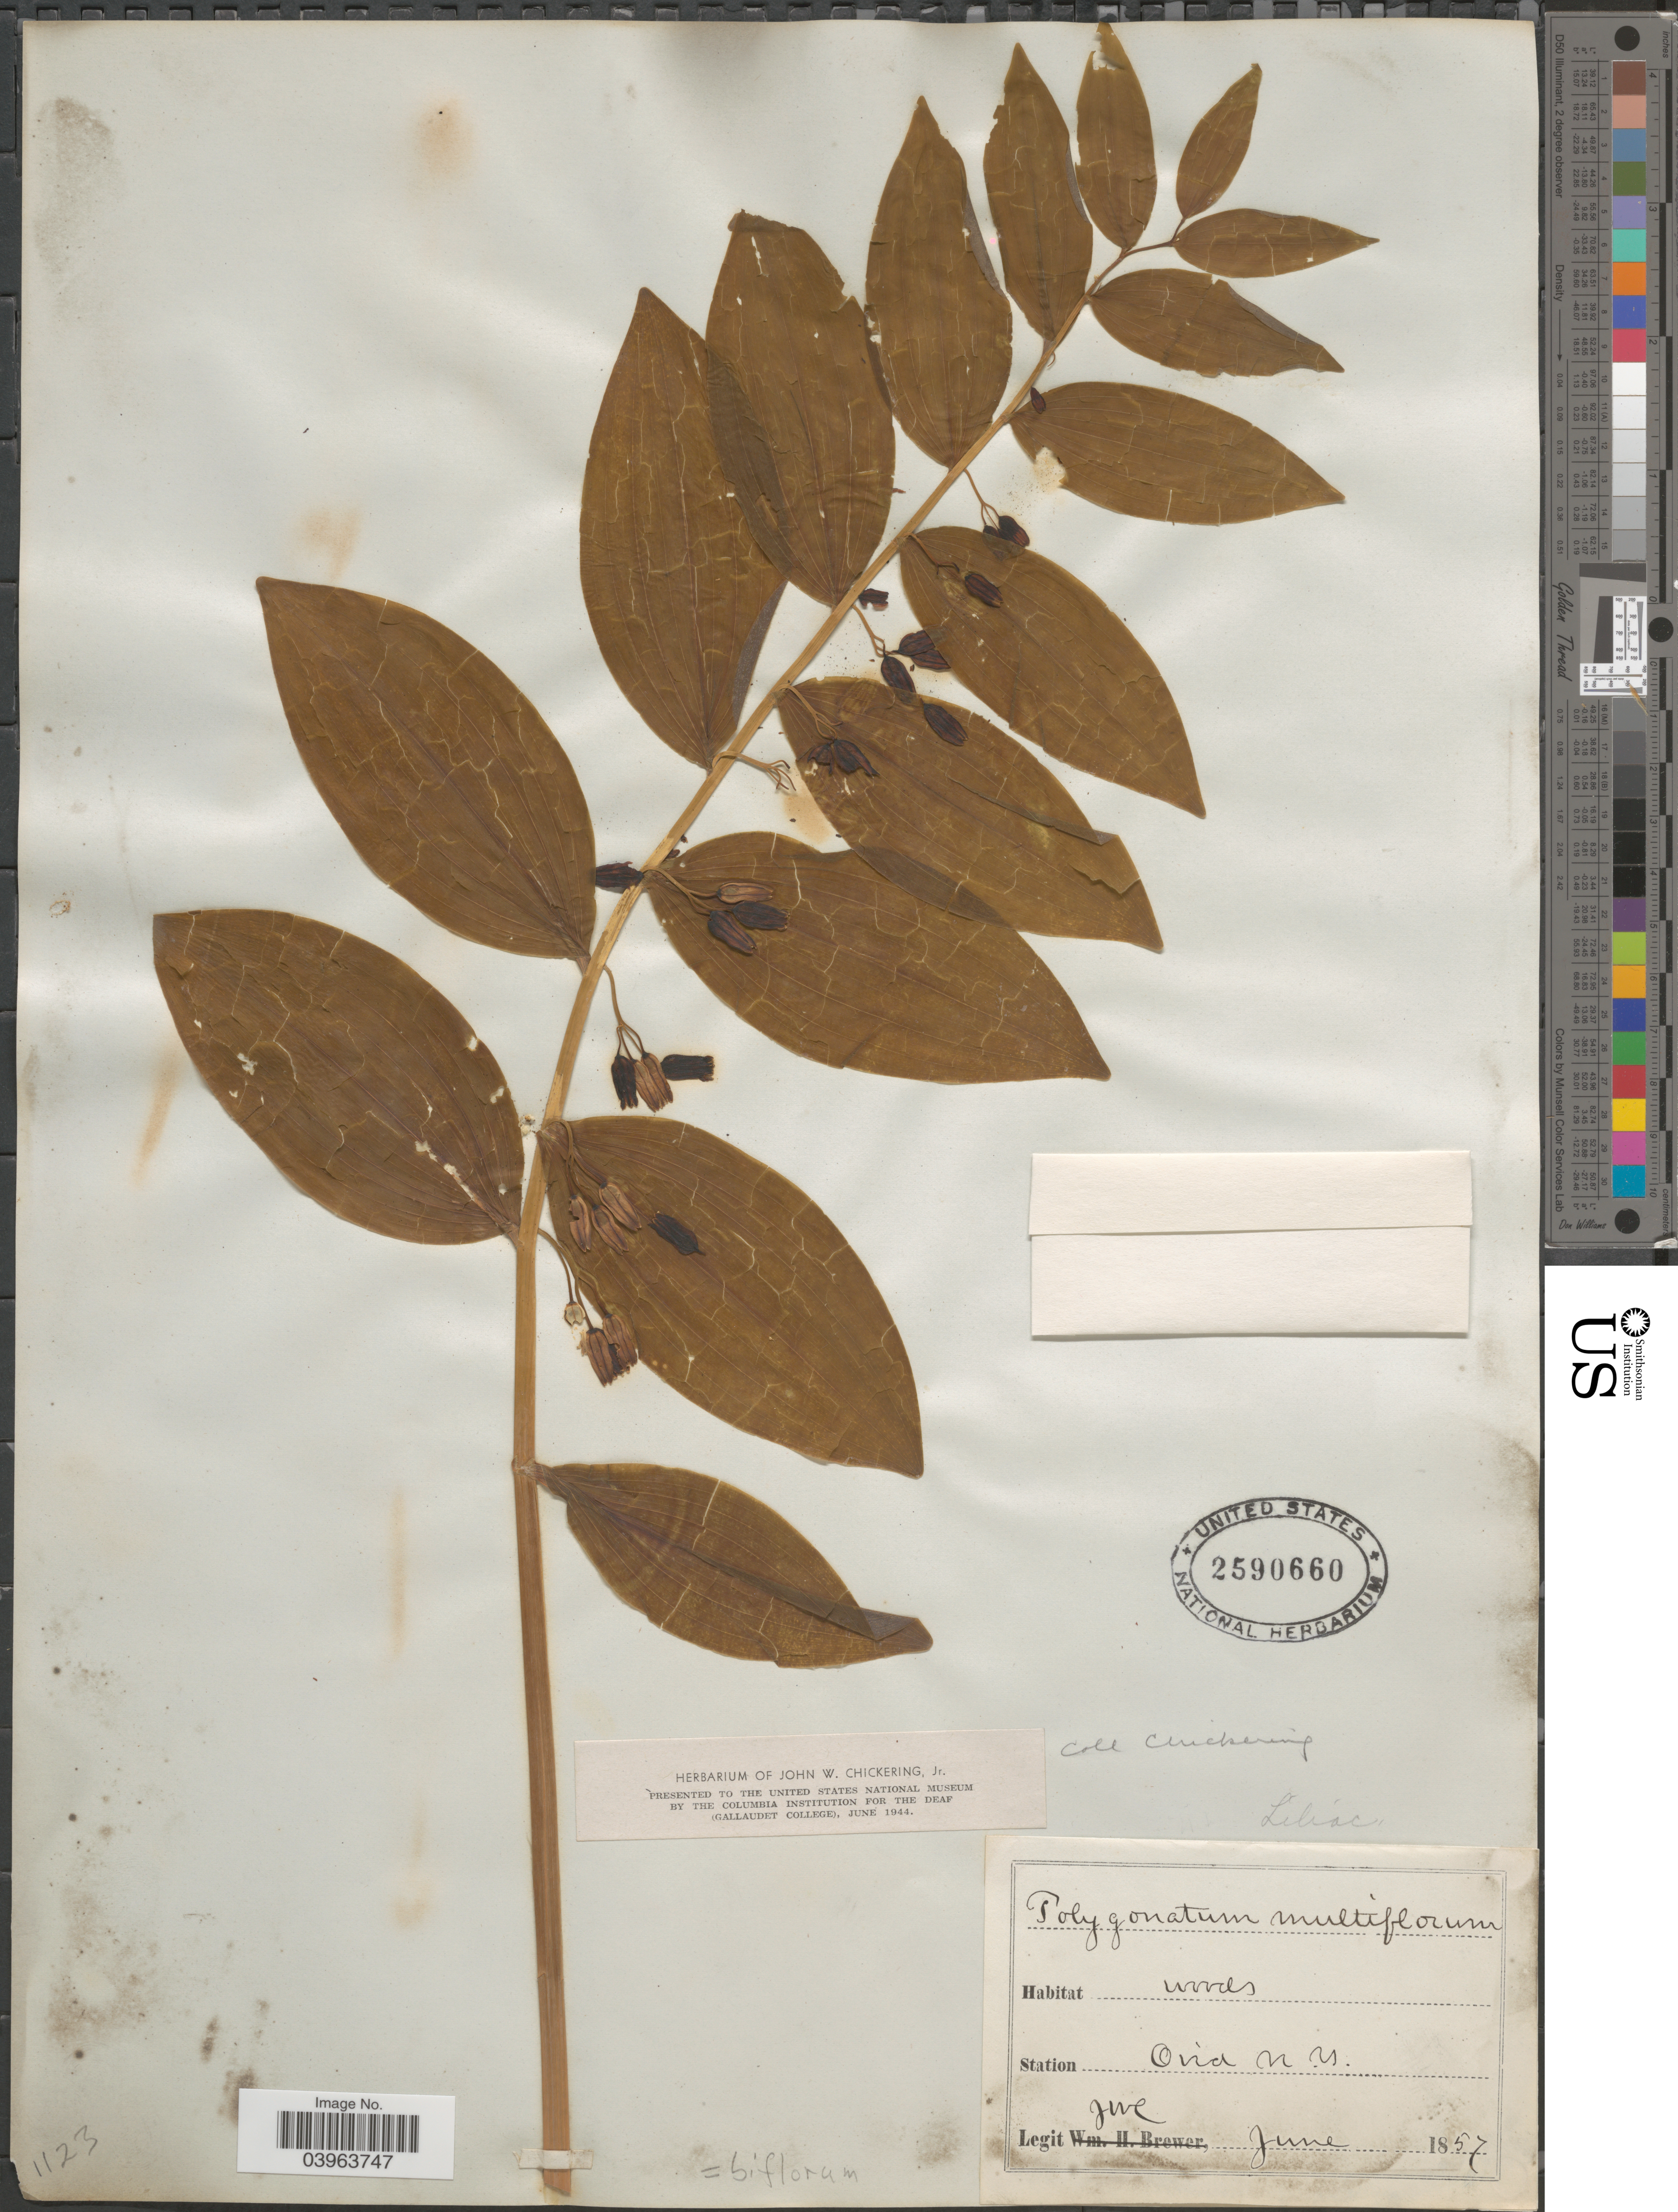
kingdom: Plantae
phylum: Tracheophyta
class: Liliopsida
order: Asparagales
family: Asparagaceae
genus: Polygonatum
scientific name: Polygonatum biflorum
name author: (Walter) Elliott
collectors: J. Chickering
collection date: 1857-06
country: United States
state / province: New York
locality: Station: Ovid.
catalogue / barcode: US 2590660